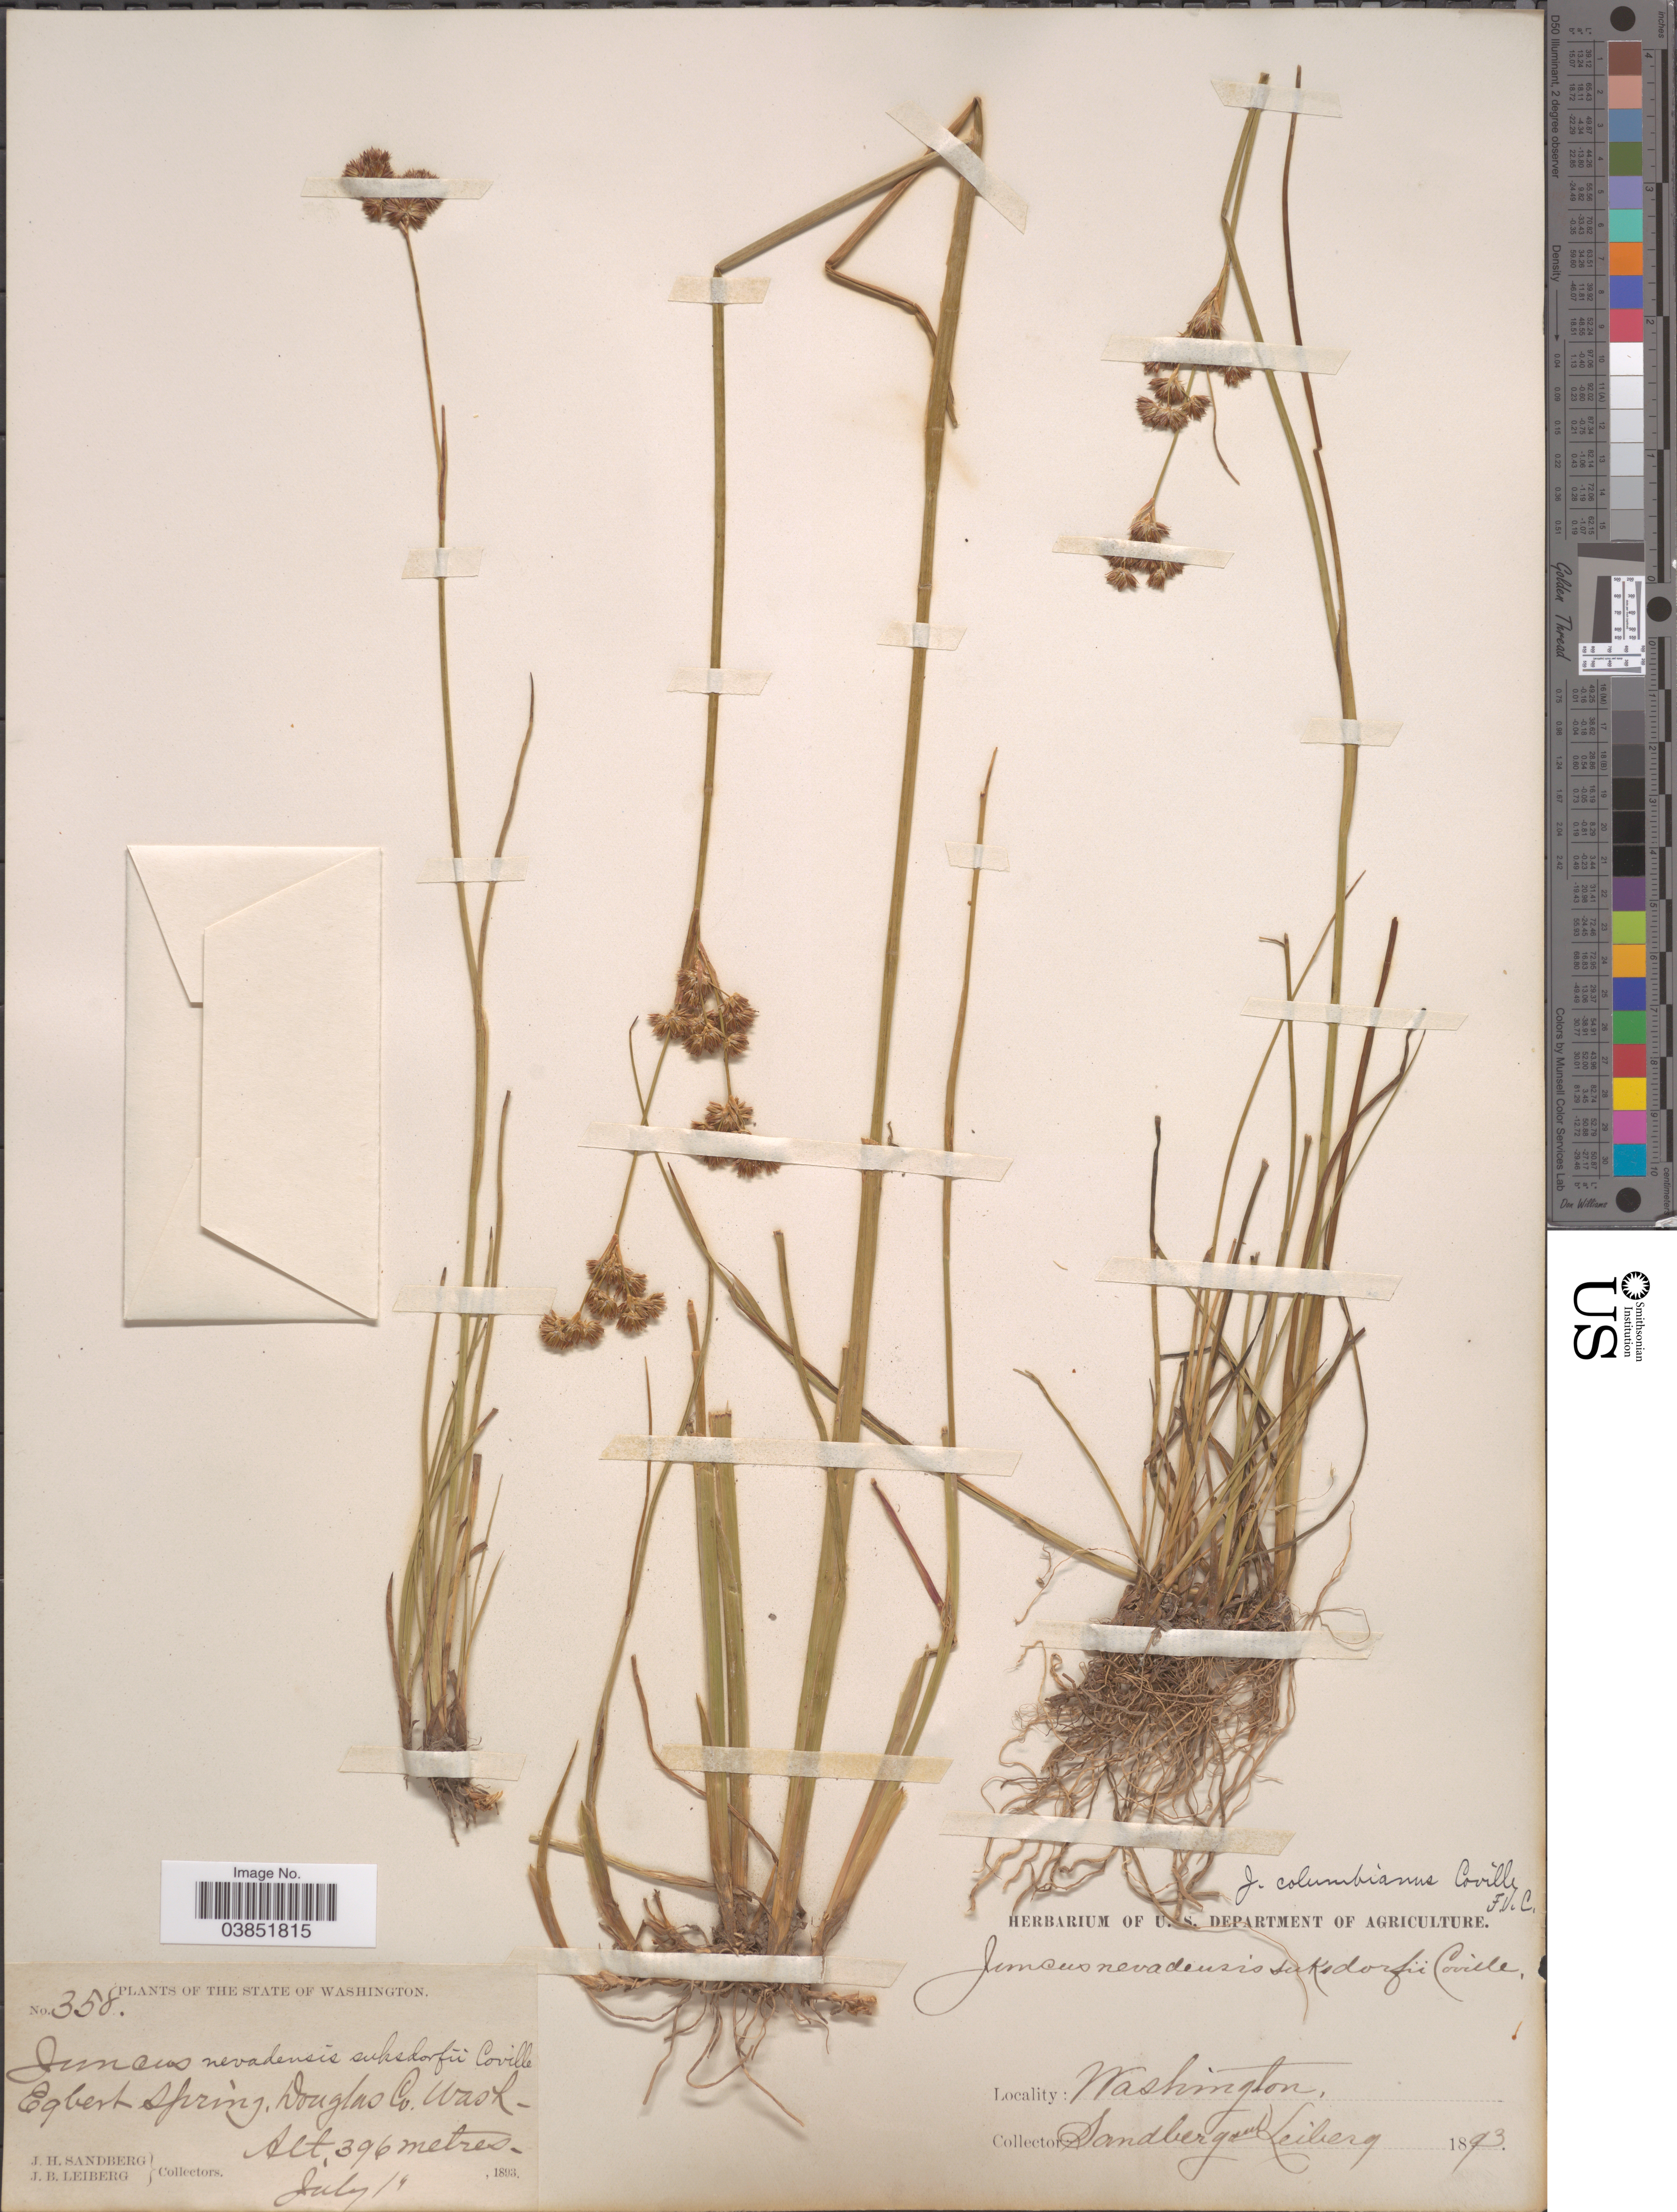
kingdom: Plantae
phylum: Tracheophyta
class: Liliopsida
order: Poales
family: Juncaceae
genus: Juncus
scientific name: Juncus columbianus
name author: Coville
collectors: J. H. Sandberg & J. B. Leiberg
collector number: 358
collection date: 1893-07-14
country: United States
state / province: Washington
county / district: Douglas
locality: Egbert Spring, Douglas Co.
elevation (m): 396